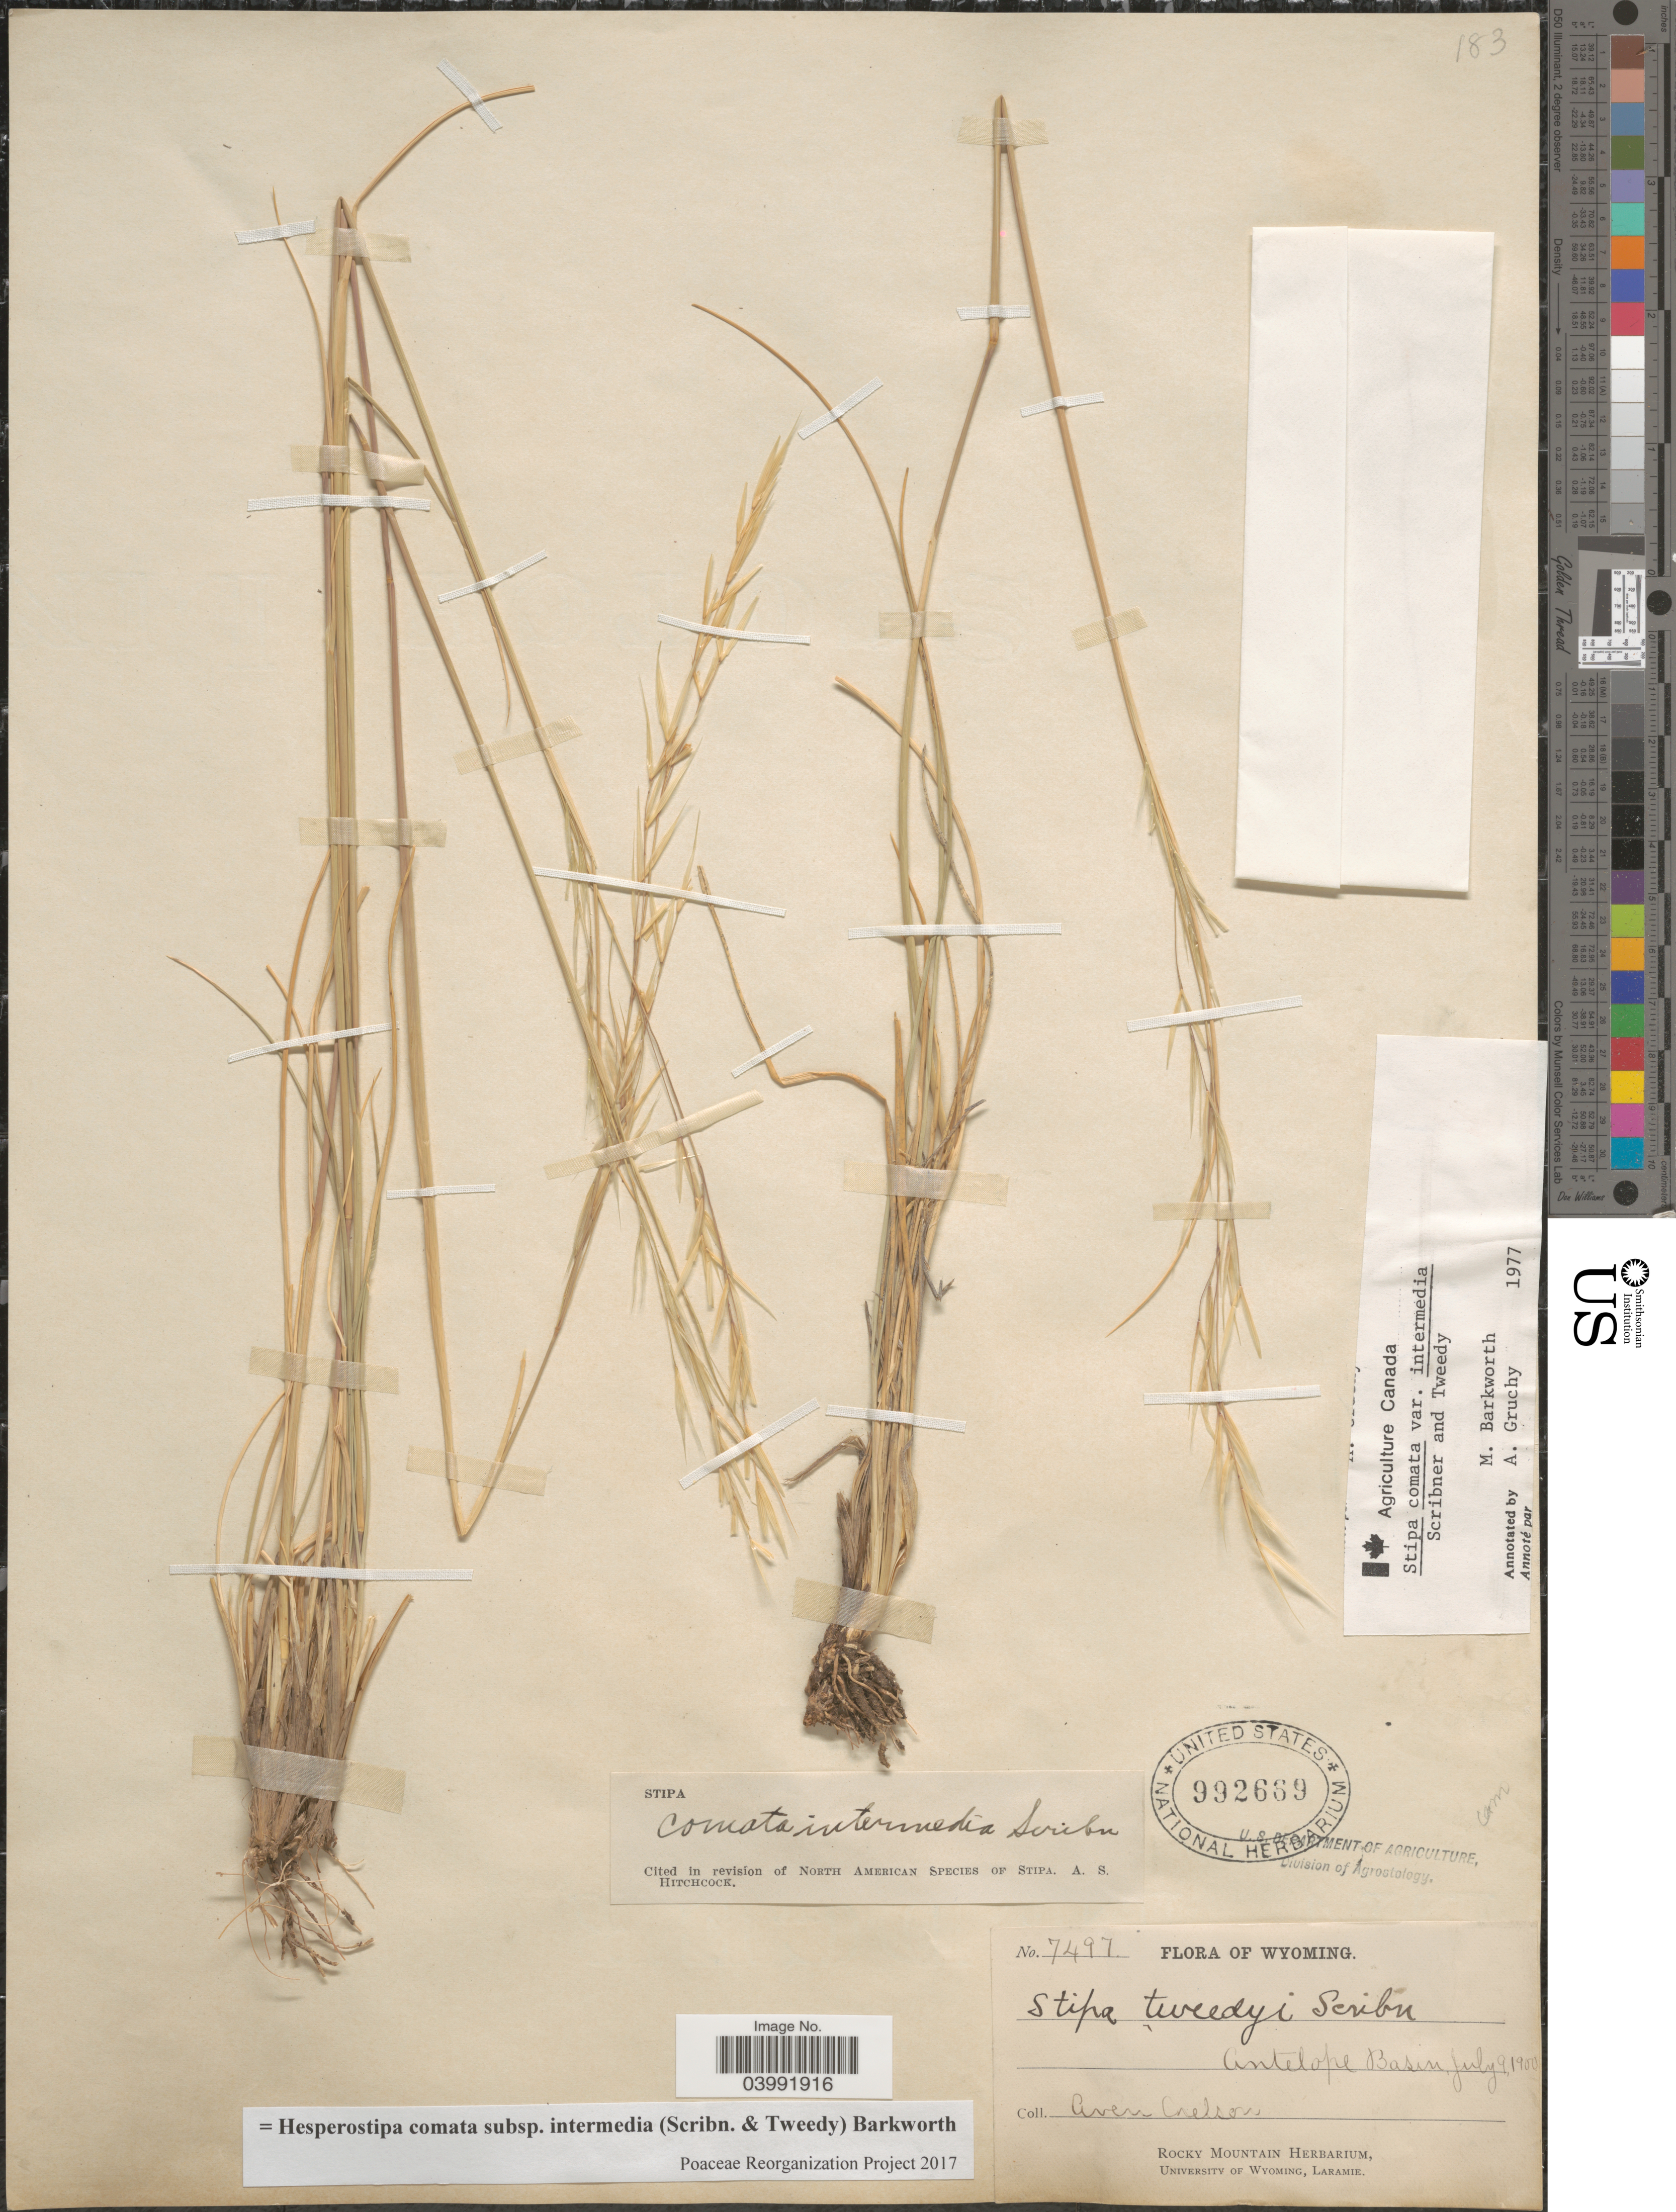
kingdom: Plantae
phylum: Tracheophyta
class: Liliopsida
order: Poales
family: Poaceae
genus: Hesperostipa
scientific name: Hesperostipa comata subsp. intermedia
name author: (Scribn. & Tweedy) Barkworth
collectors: A. Nelson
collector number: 7497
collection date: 1900-07-09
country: United States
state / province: Wyoming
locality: Antelope Basin.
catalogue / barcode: US 992669